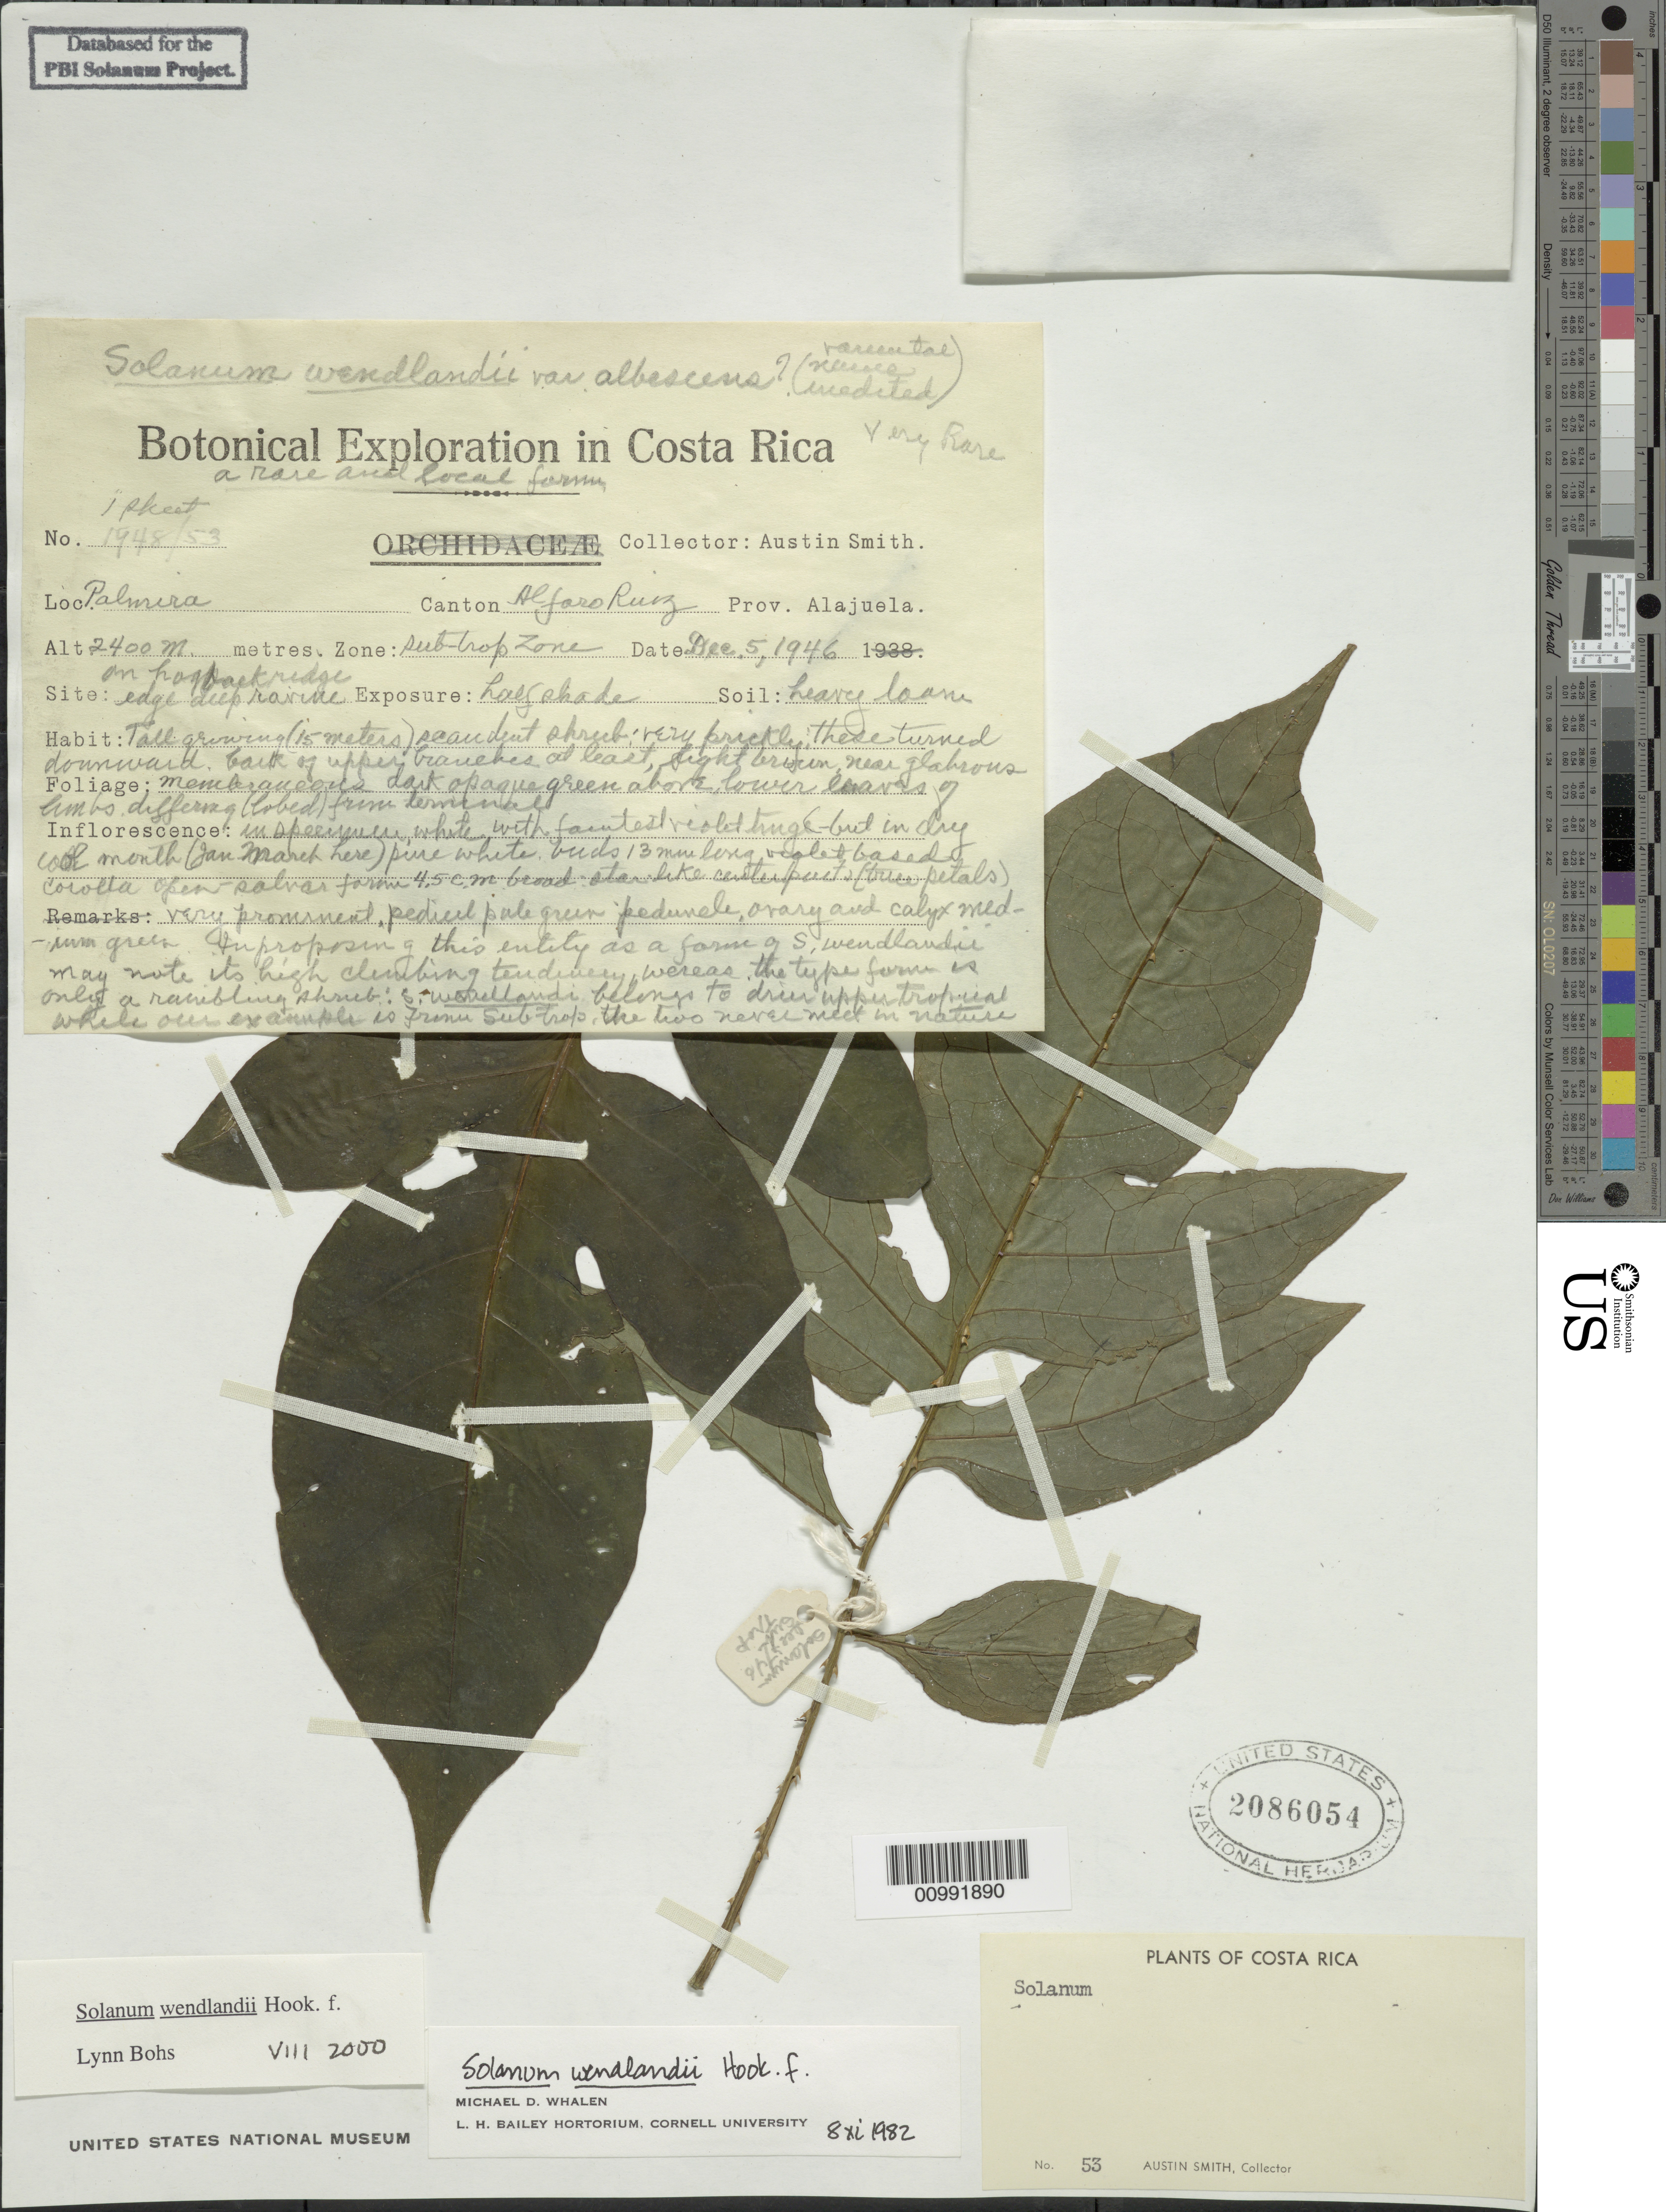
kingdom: Plantae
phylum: Tracheophyta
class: Magnoliopsida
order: Solanales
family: Solanaceae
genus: Solanum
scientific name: Solanum wendlandii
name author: Hook. f.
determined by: Bohs, L. A.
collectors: Aust P. Smith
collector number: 1948-53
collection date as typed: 5 Dec 1946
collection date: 1946-12-05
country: Costa Rica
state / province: Alajuela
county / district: Alfaro Ruiz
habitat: Sub-trop. zone. Halfshade. On hogback ridge, edge deep ravine. Soil: heavy loam.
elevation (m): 2400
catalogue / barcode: US 2086054